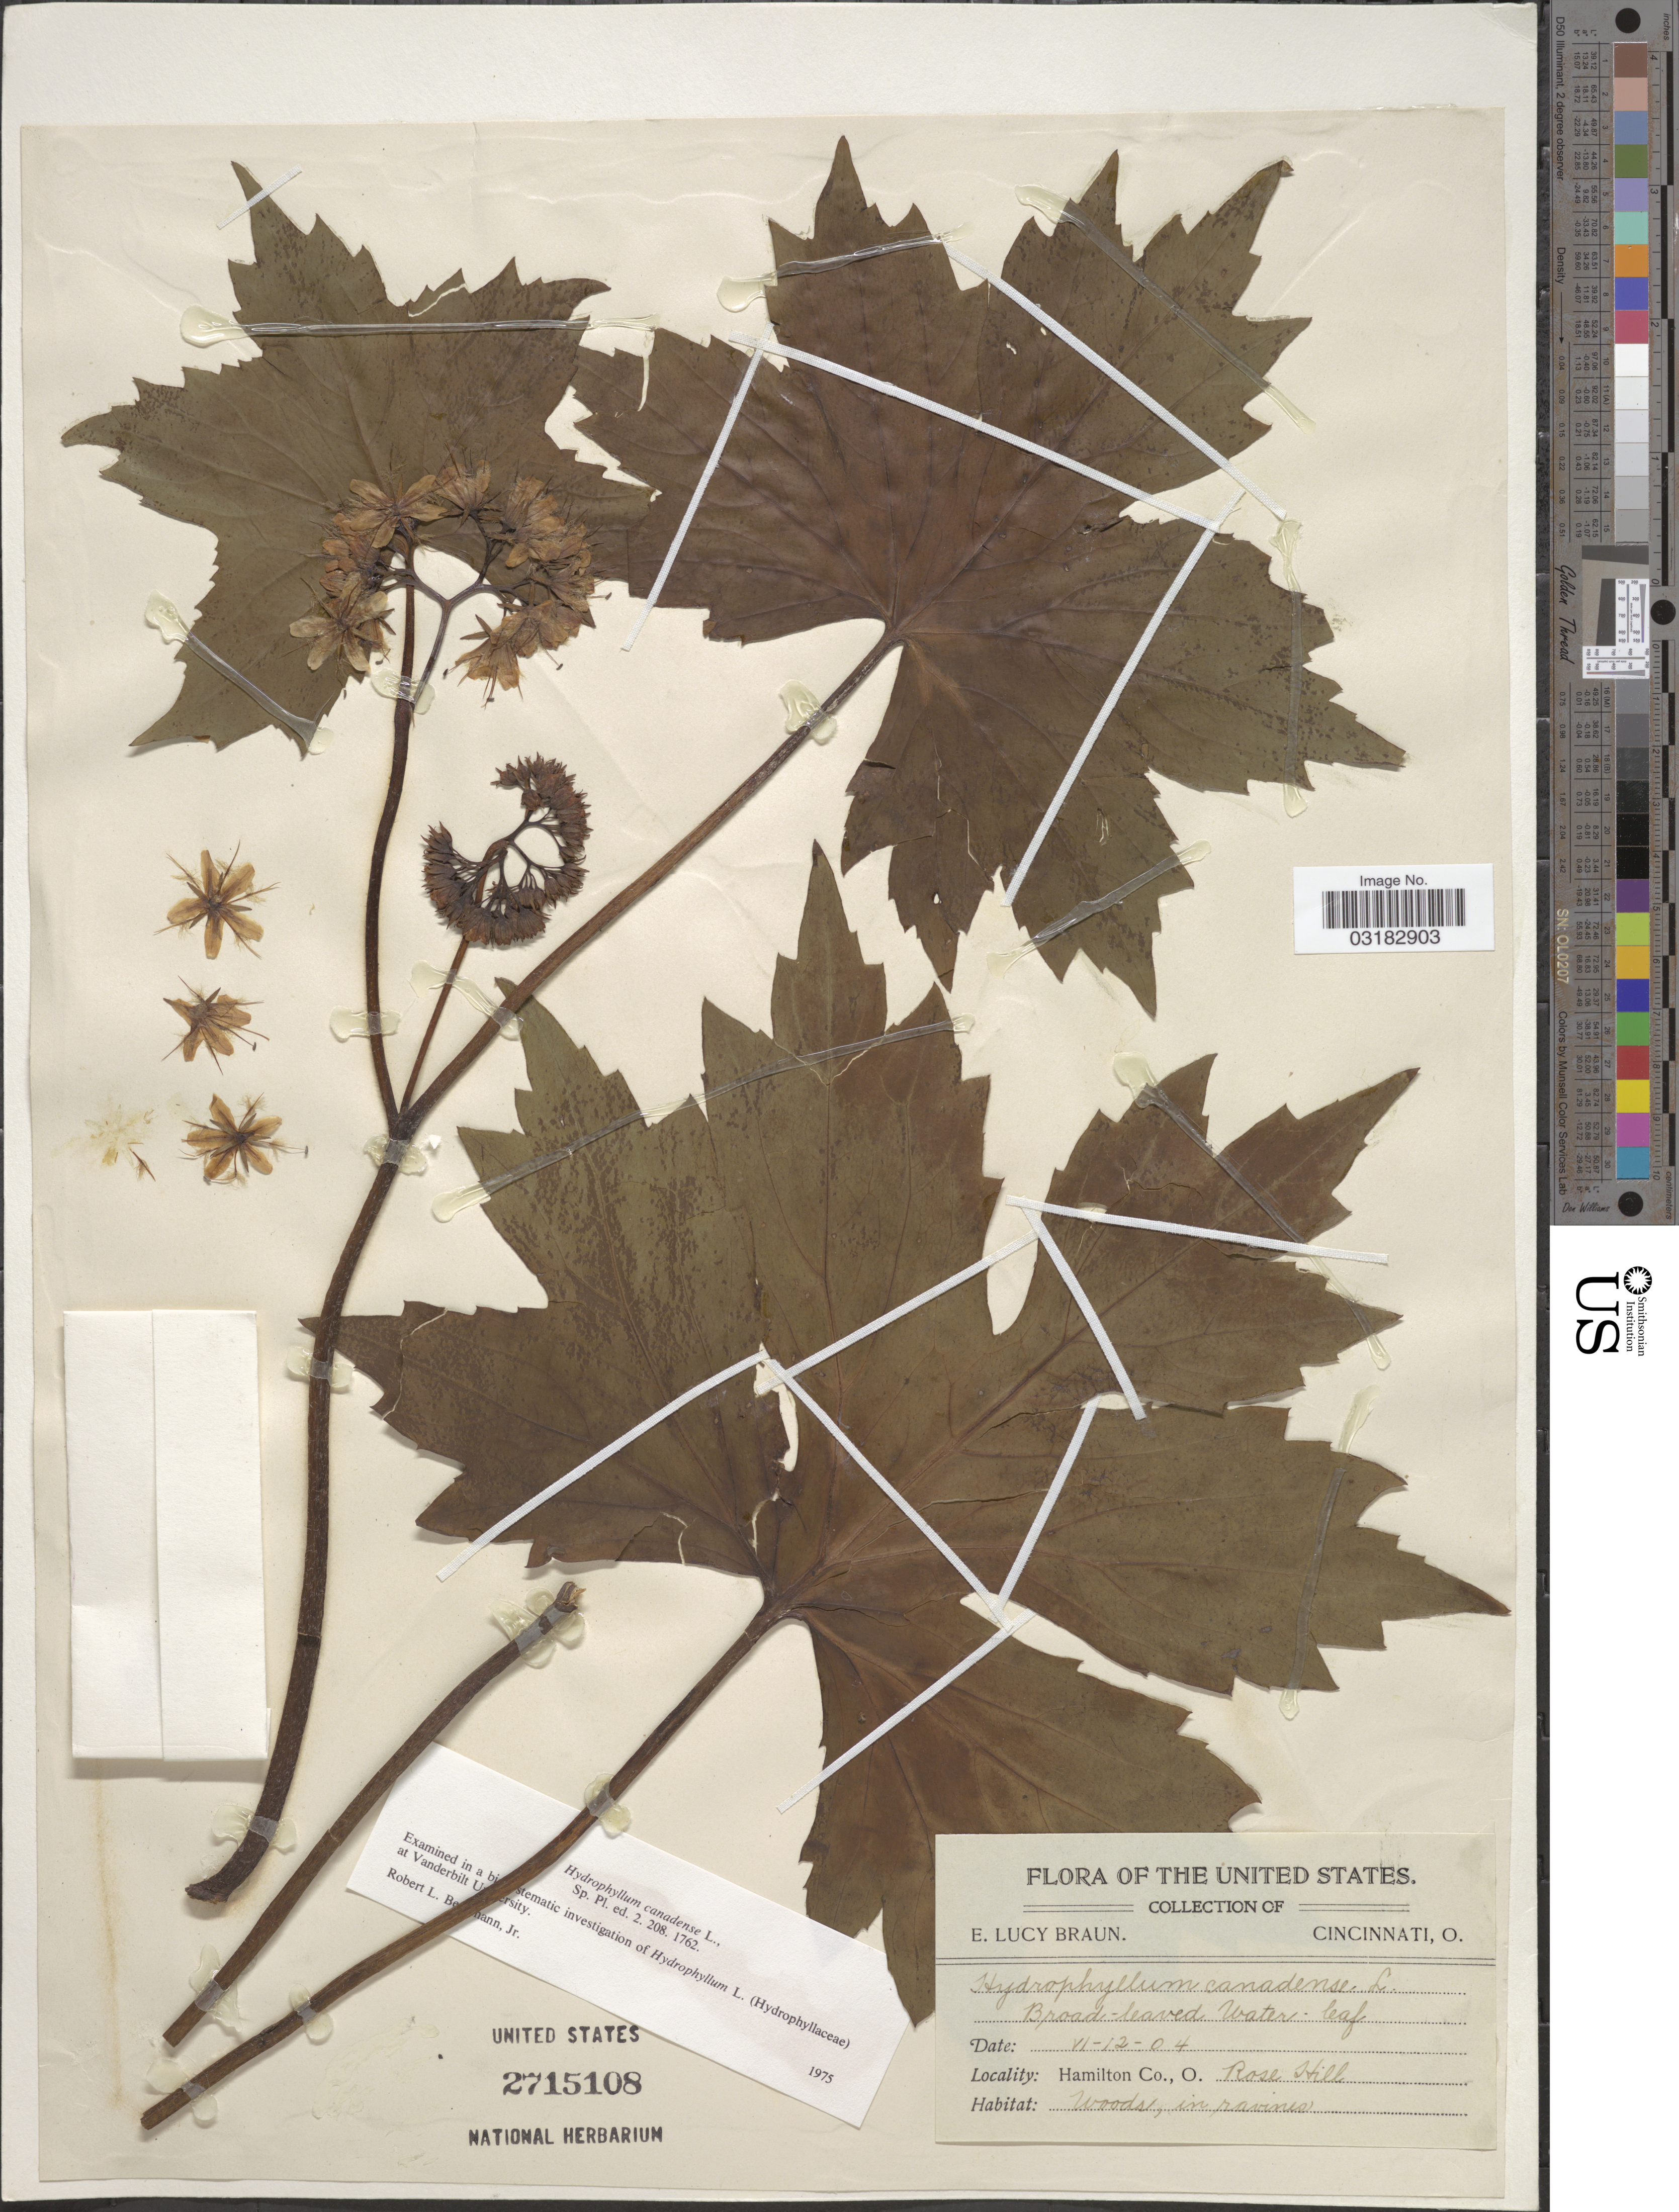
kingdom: Plantae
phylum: Tracheophyta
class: Magnoliopsida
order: Boraginales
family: Hydrophyllaceae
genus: Hydrophyllum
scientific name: Hydrophyllum canadense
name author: L.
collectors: E. L. Braun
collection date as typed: Transcribed d/m/y: 12/6/4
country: United States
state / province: Ohio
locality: Hamilton Co. Rose Hill.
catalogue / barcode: US 2715108